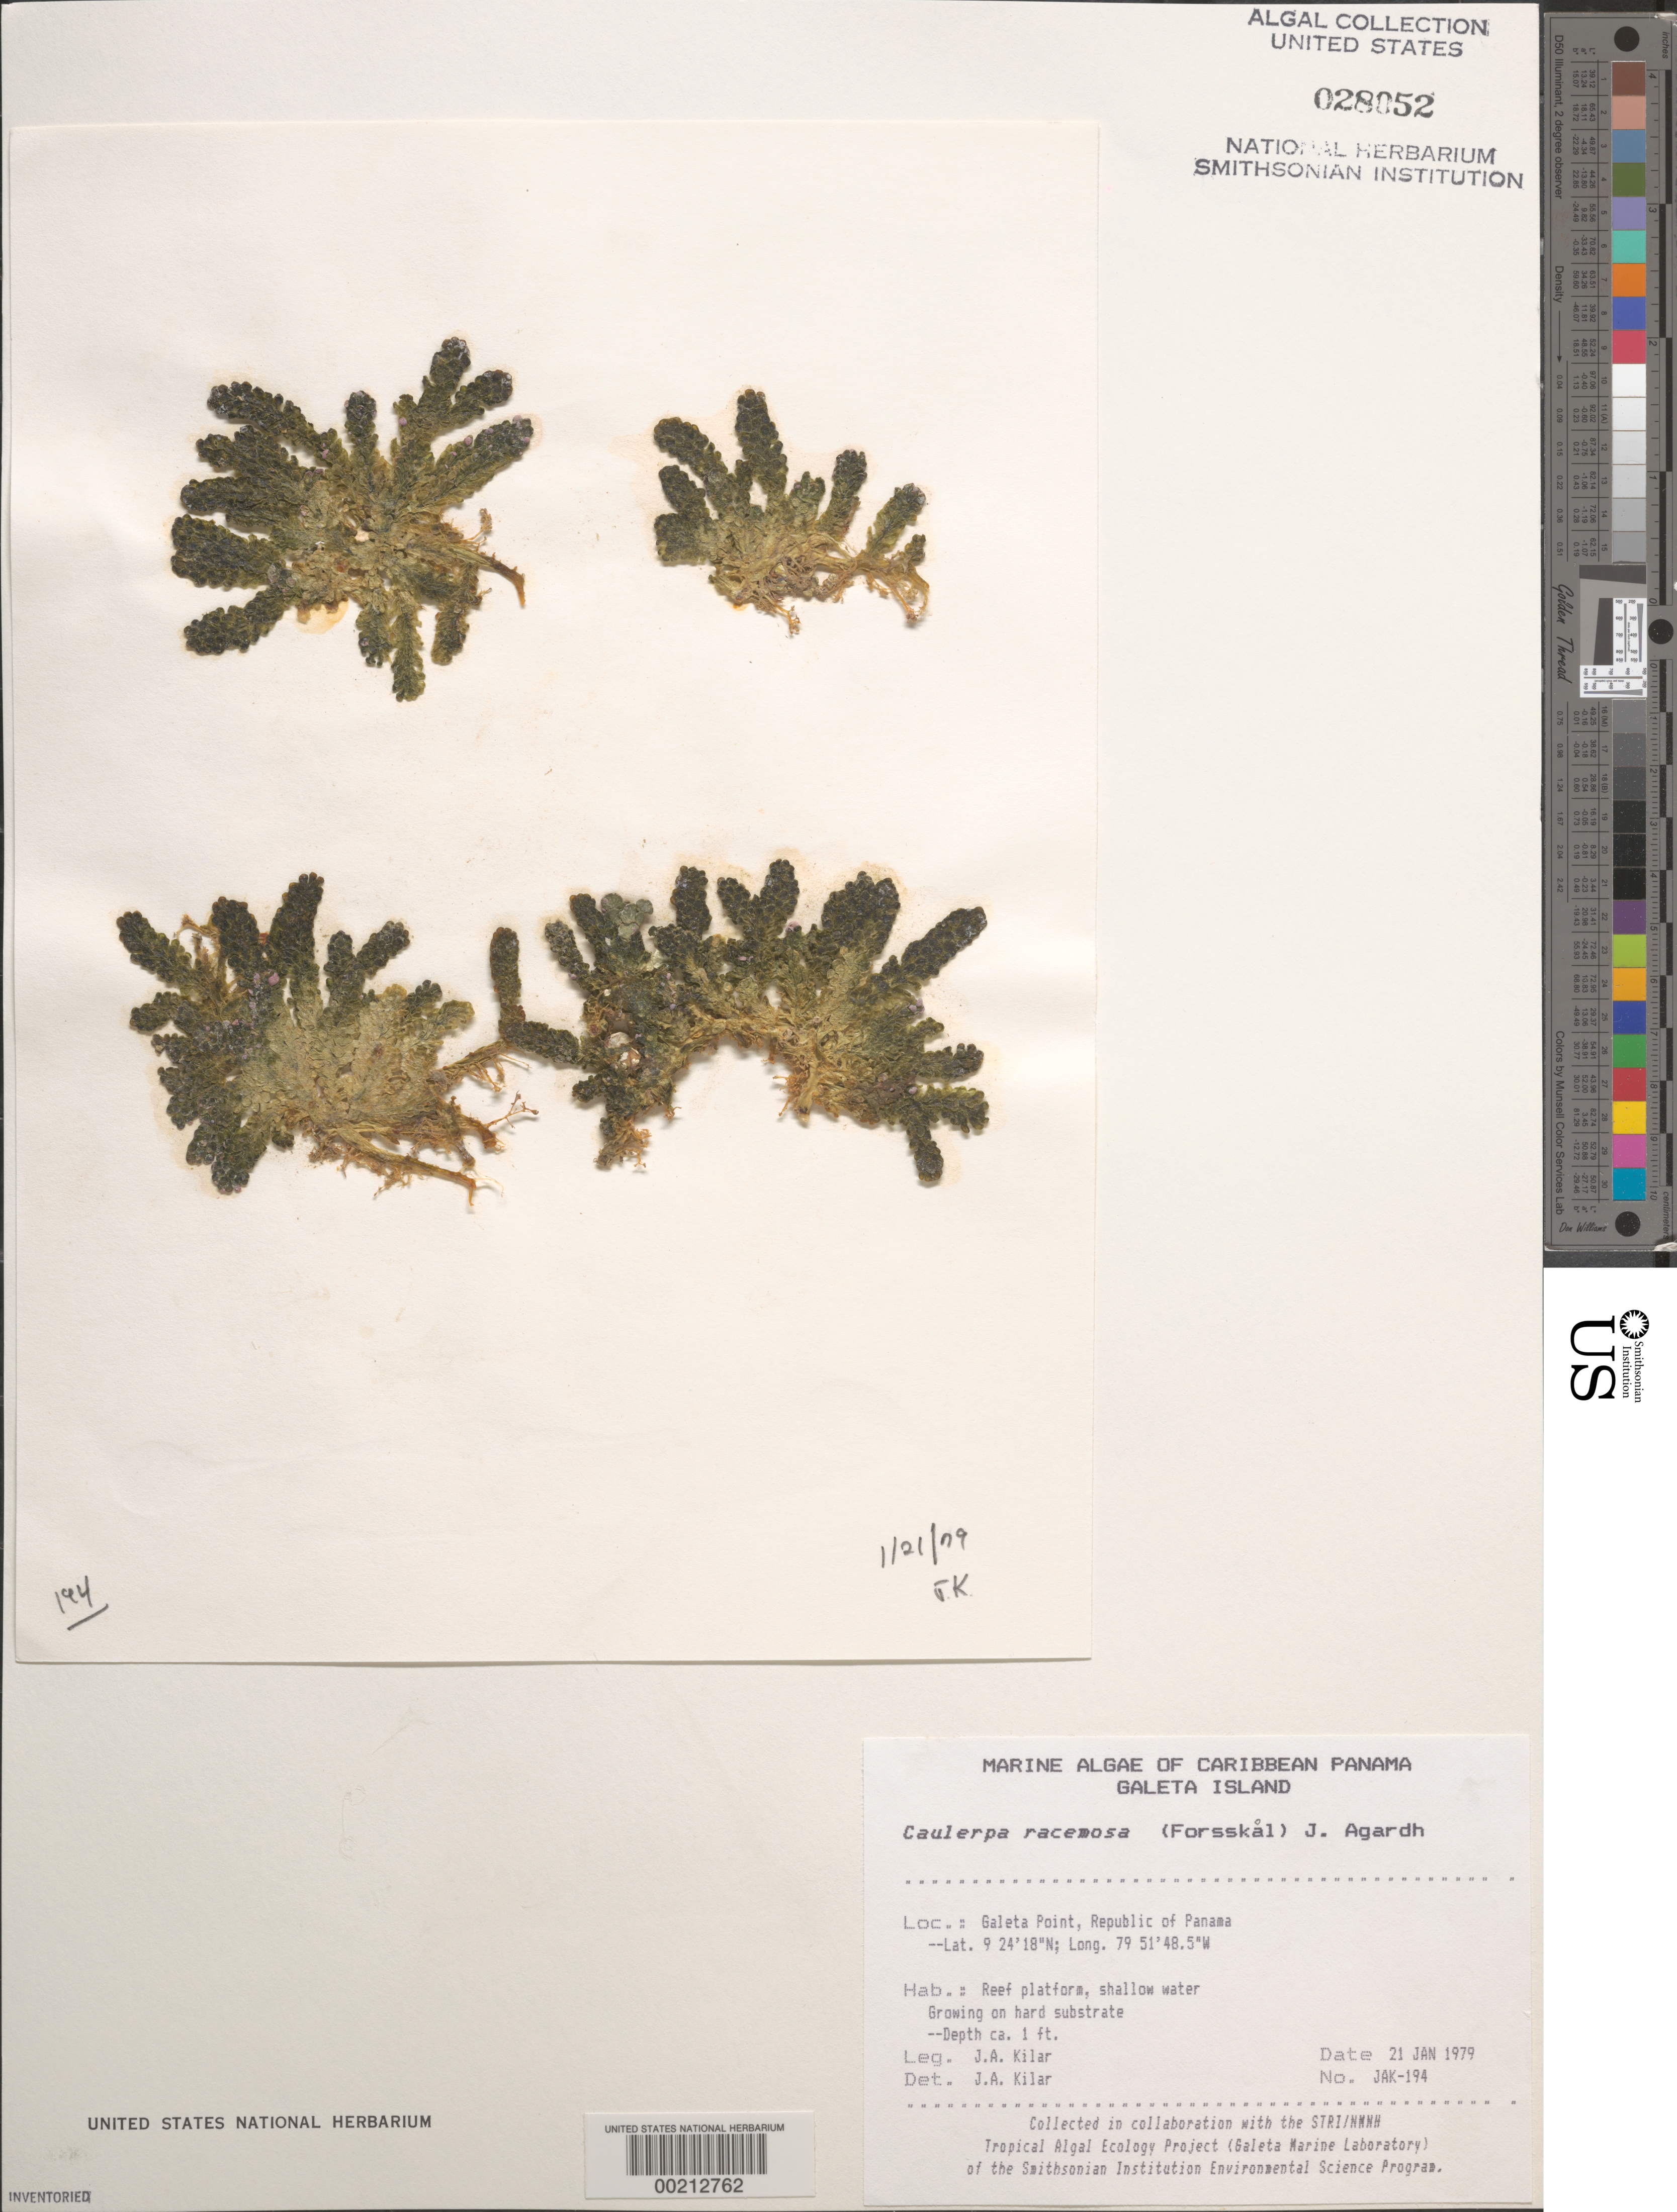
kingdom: Plantae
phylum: Chlorophyta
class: Ulvophyceae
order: Bryopsidales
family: Caulerpaceae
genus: Caulerpa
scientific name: Caulerpa racemosa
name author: (Forssk.) J. Agardh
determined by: Kilar, J. A.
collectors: J. A. Kilar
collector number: JAK-194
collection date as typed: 21 Jan 1979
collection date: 1979-01-21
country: Panama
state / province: Colón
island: Galeta Island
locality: Galeta Point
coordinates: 9 24' 18" N, 79 51' 48.5" W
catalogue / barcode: US 28052